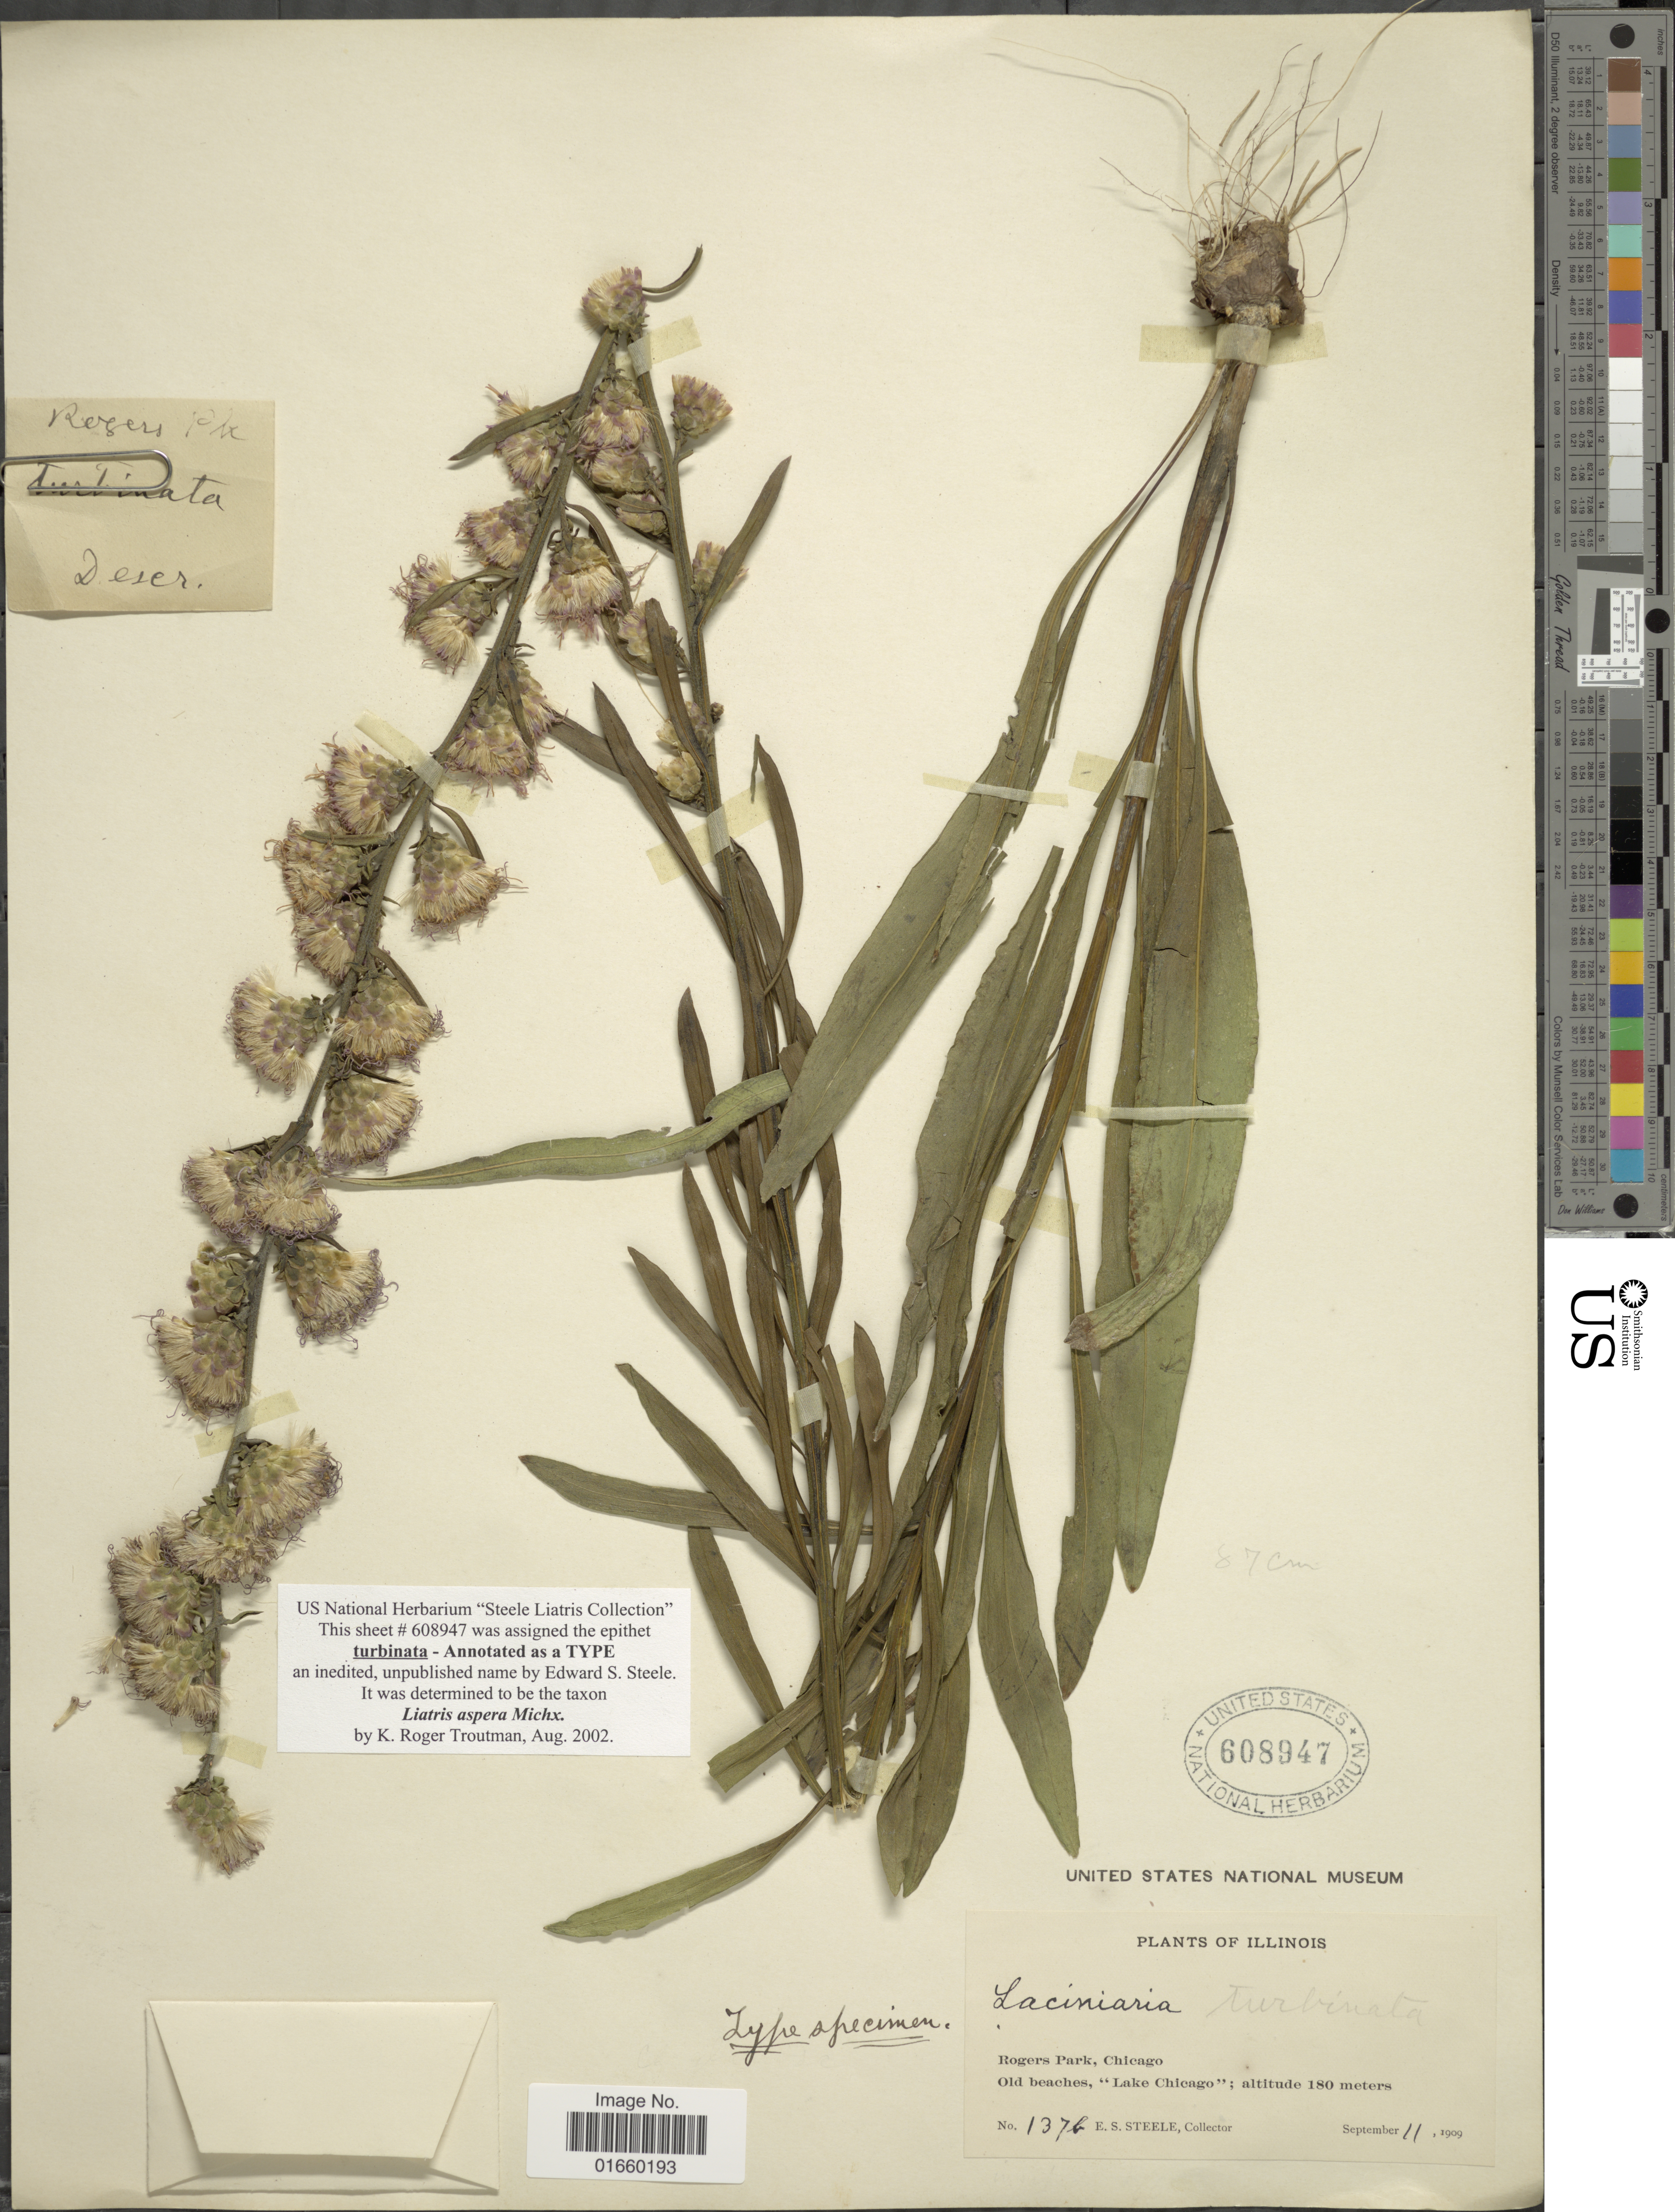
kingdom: Plantae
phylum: Tracheophyta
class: Magnoliopsida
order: Asterales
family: Asteraceae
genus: Liatris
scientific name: Liatris aspera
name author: Michx.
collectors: E. Steele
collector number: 137b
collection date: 1909-09-11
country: United States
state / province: Illinois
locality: Rogers Park, Chicago, Old beaches, "Lake Chicago"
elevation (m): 180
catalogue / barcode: US 608947